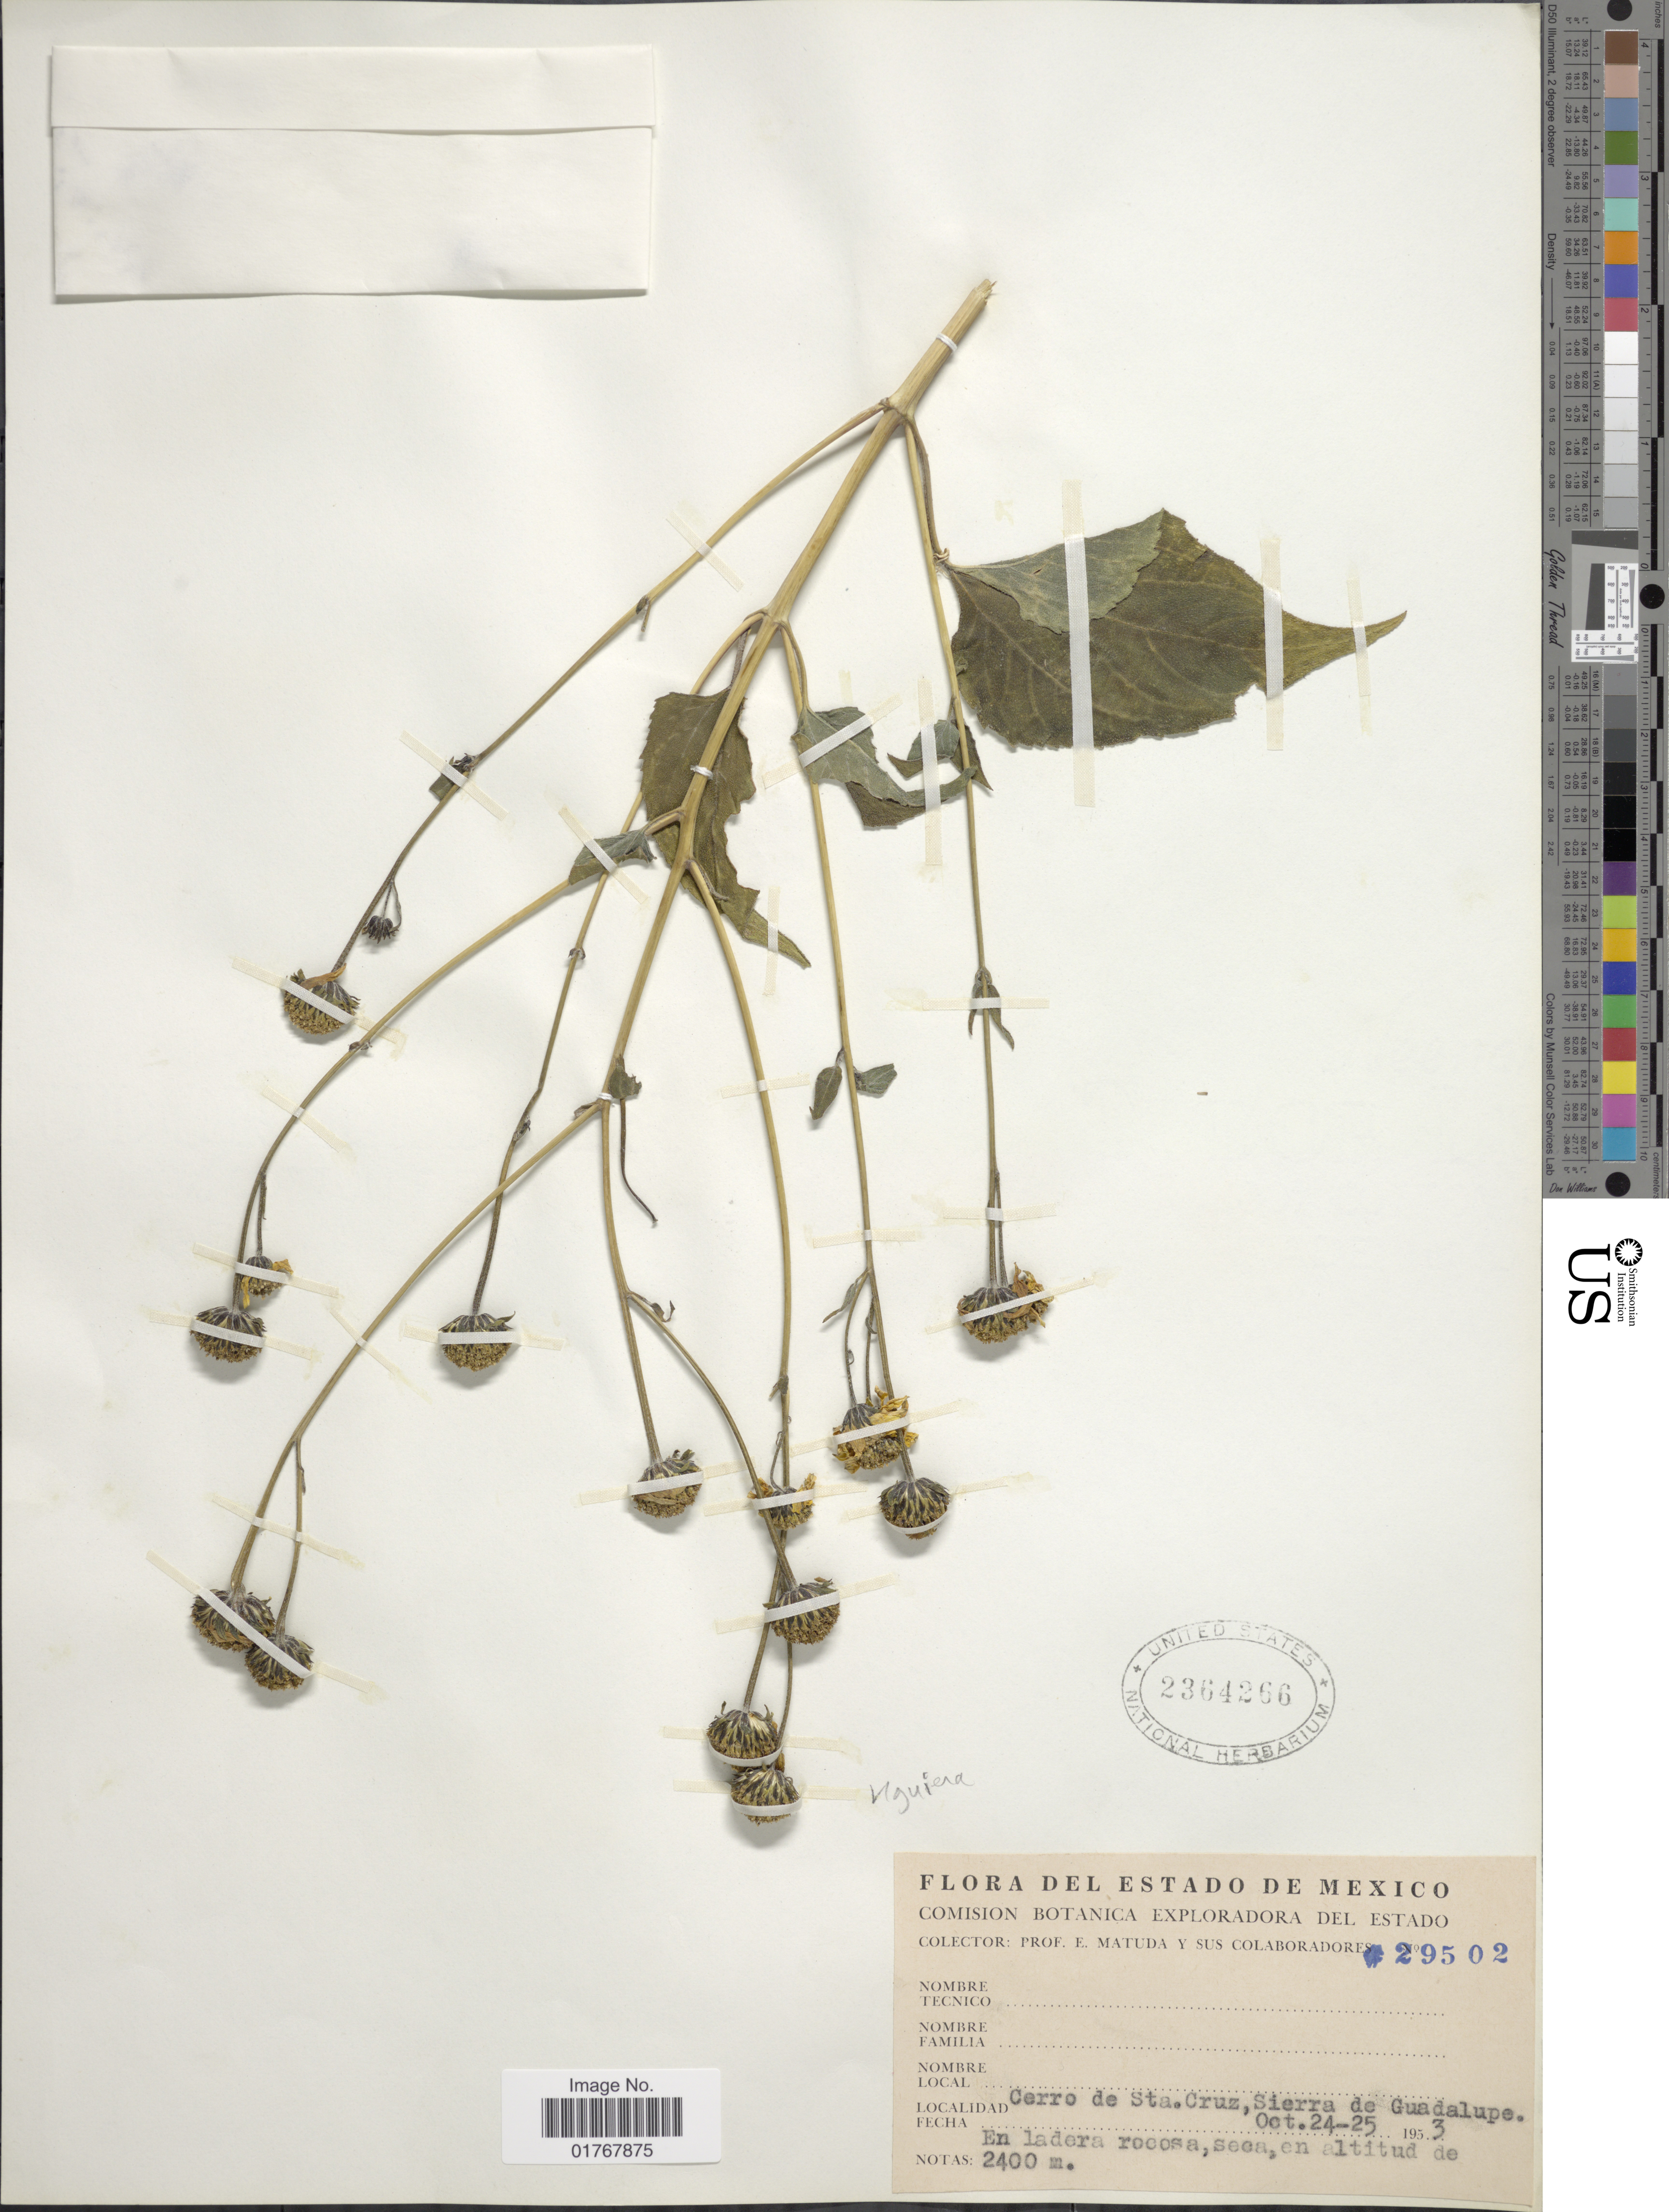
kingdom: Plantae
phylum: Tracheophyta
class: Magnoliopsida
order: Asterales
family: Asteraceae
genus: Viguiera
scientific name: Viguiera dentata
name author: (Cav.) Spreng.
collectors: E. Matuda & et al.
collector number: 29502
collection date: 1953-10-24/1953-10-25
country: Mexico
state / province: Baja California Sur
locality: Cerro de Sta Cruz, Sierra de Guadalupe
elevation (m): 2400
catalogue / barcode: US 2364266